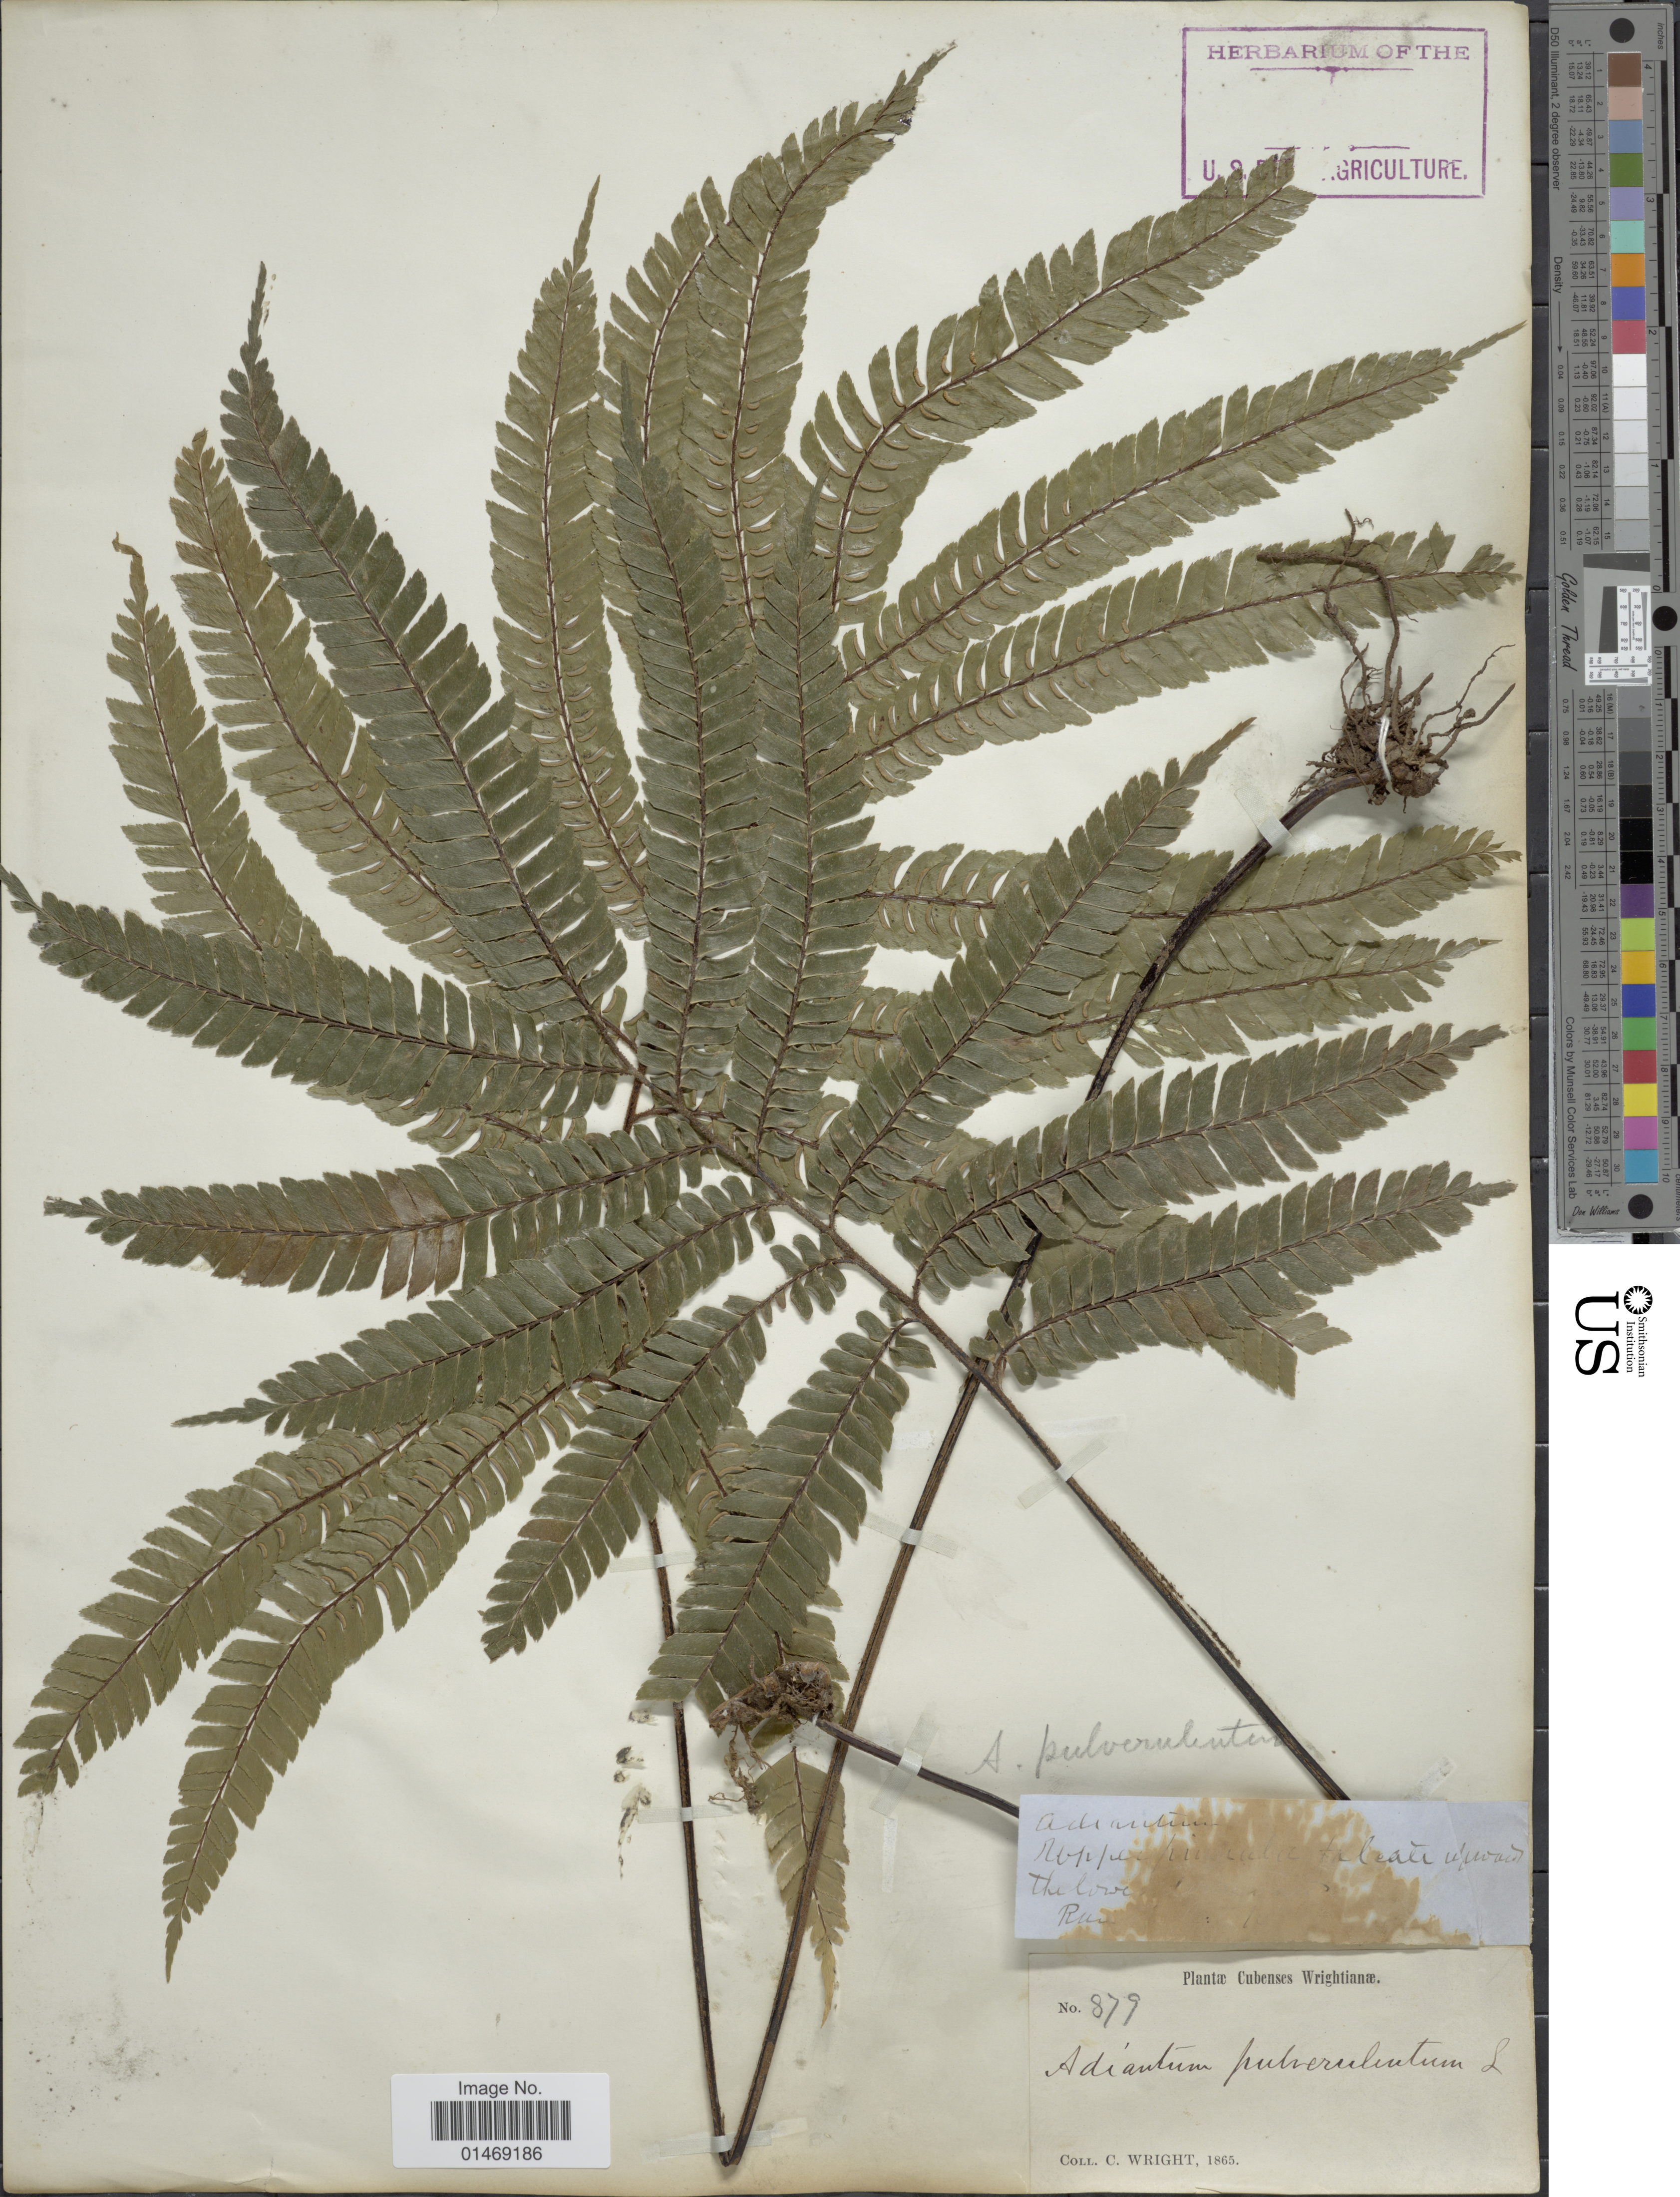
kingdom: Plantae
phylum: Tracheophyta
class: Polypodiopsida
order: Polypodiales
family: Pteridaceae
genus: Adiantum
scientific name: Adiantum pulverulentum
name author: L.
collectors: C. Wright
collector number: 879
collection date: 1865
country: Cuba